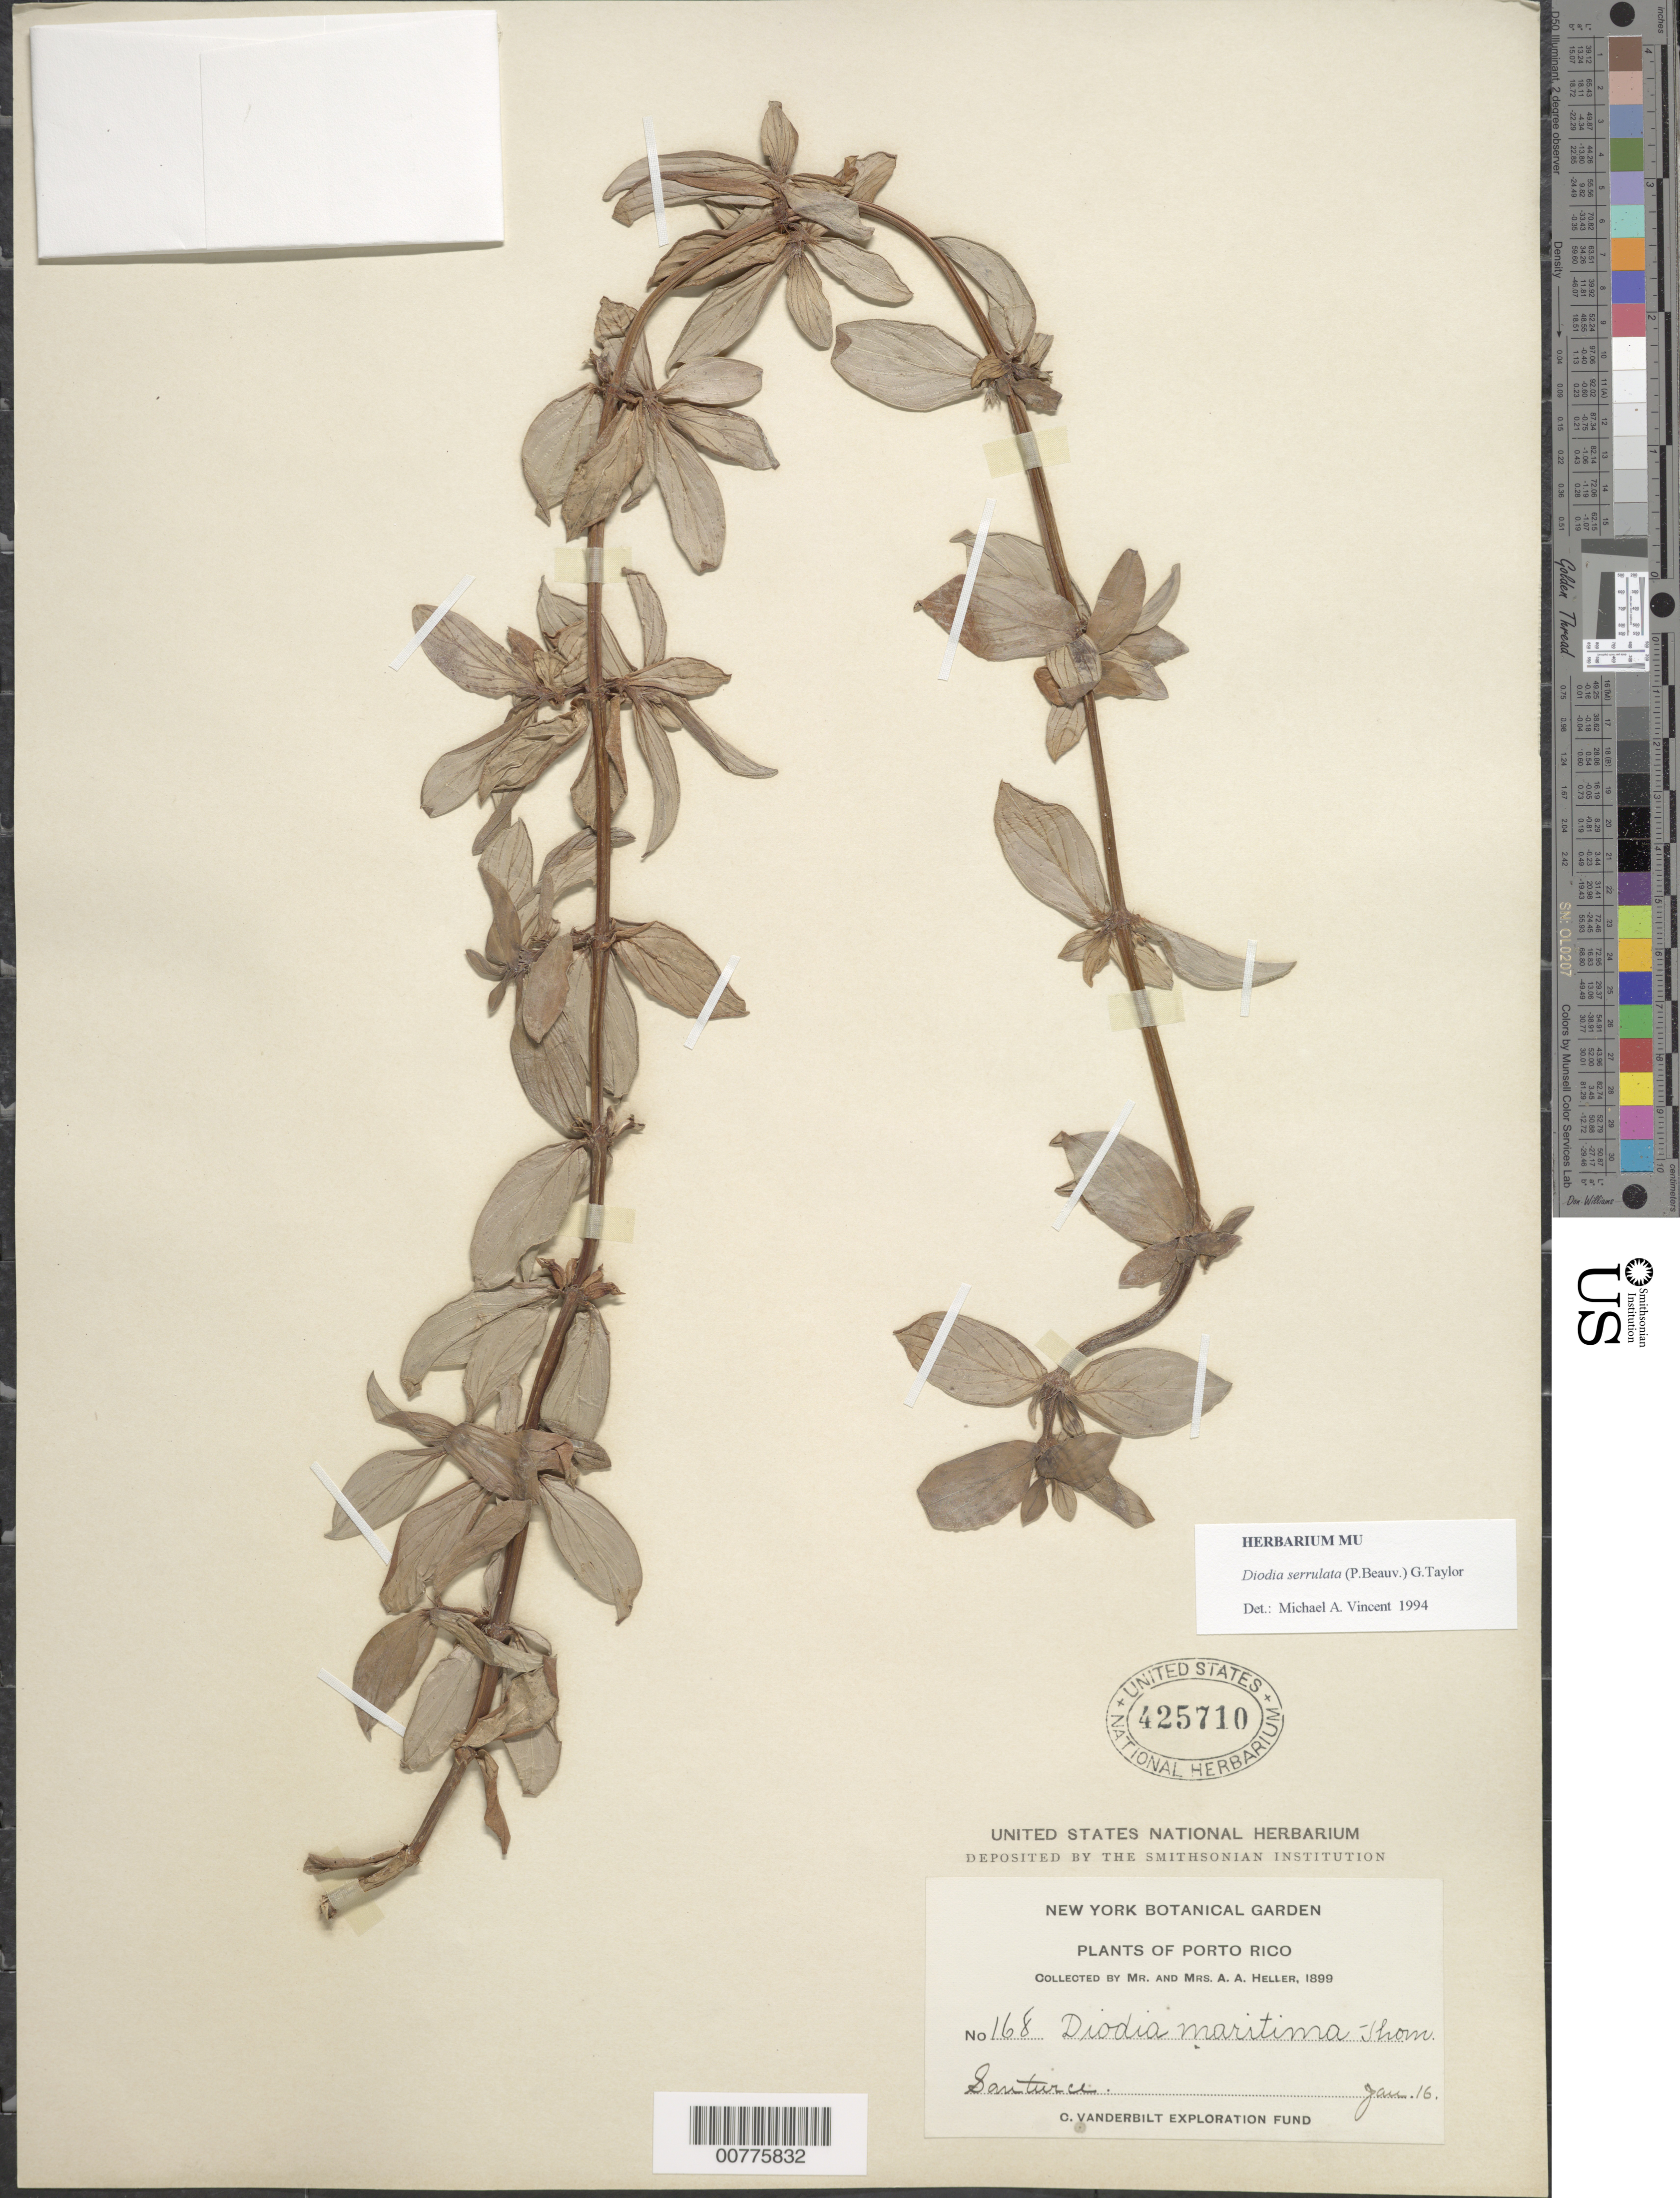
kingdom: Plantae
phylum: Tracheophyta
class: Magnoliopsida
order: Gentianales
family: Rubiaceae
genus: Diodia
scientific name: Diodia serrulata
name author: (P. Beauv.) G. Taylor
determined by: Vincent, Michael A.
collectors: A. A. Heller & E. G. Heller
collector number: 168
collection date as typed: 16 Jan 1899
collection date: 1899-01-16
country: Puerto Rico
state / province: San Juan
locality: Santurce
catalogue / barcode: US 425710